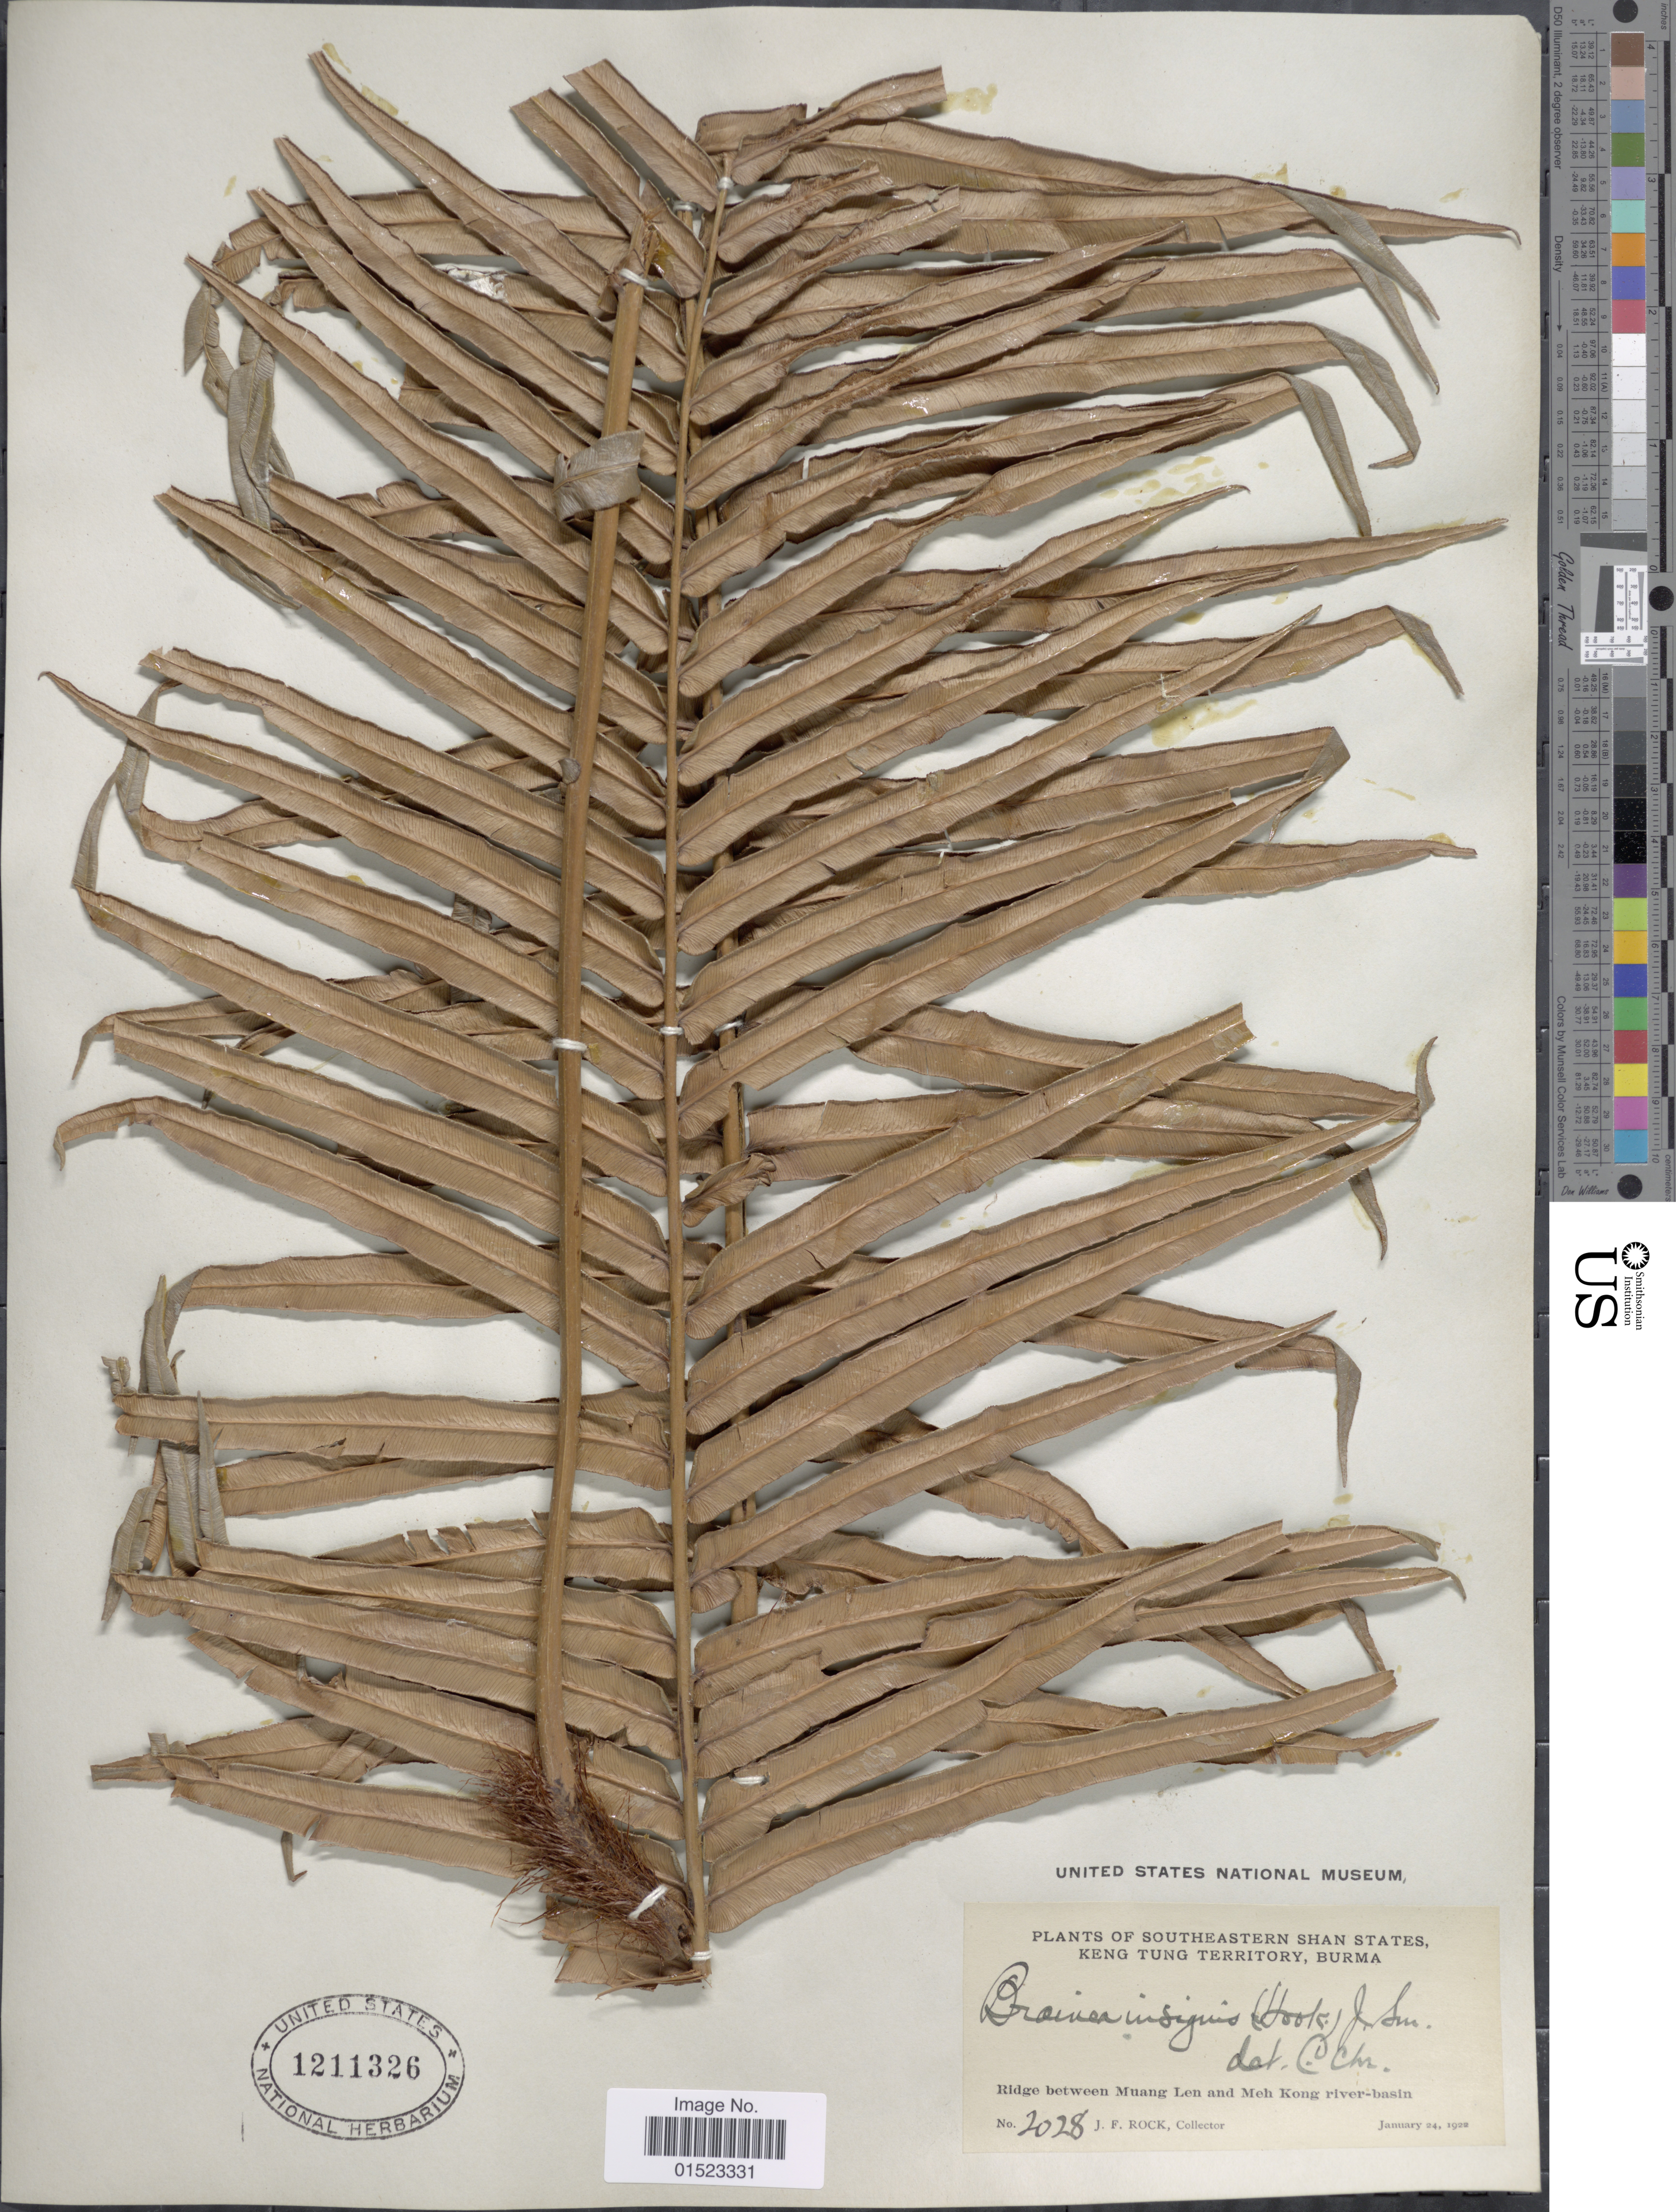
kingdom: Plantae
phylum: Tracheophyta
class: Polypodiopsida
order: Polypodiales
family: Blechnaceae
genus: Brainea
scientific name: Brainea insignis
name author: (Hook.) J. Sm.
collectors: J. Rock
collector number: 2028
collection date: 1922-01-24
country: Myanmar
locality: Southeastern Shan States, Keng Tung Territory, Burma, Ridge Between Muang Len and Meh Kong river-basin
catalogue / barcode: US 1211326